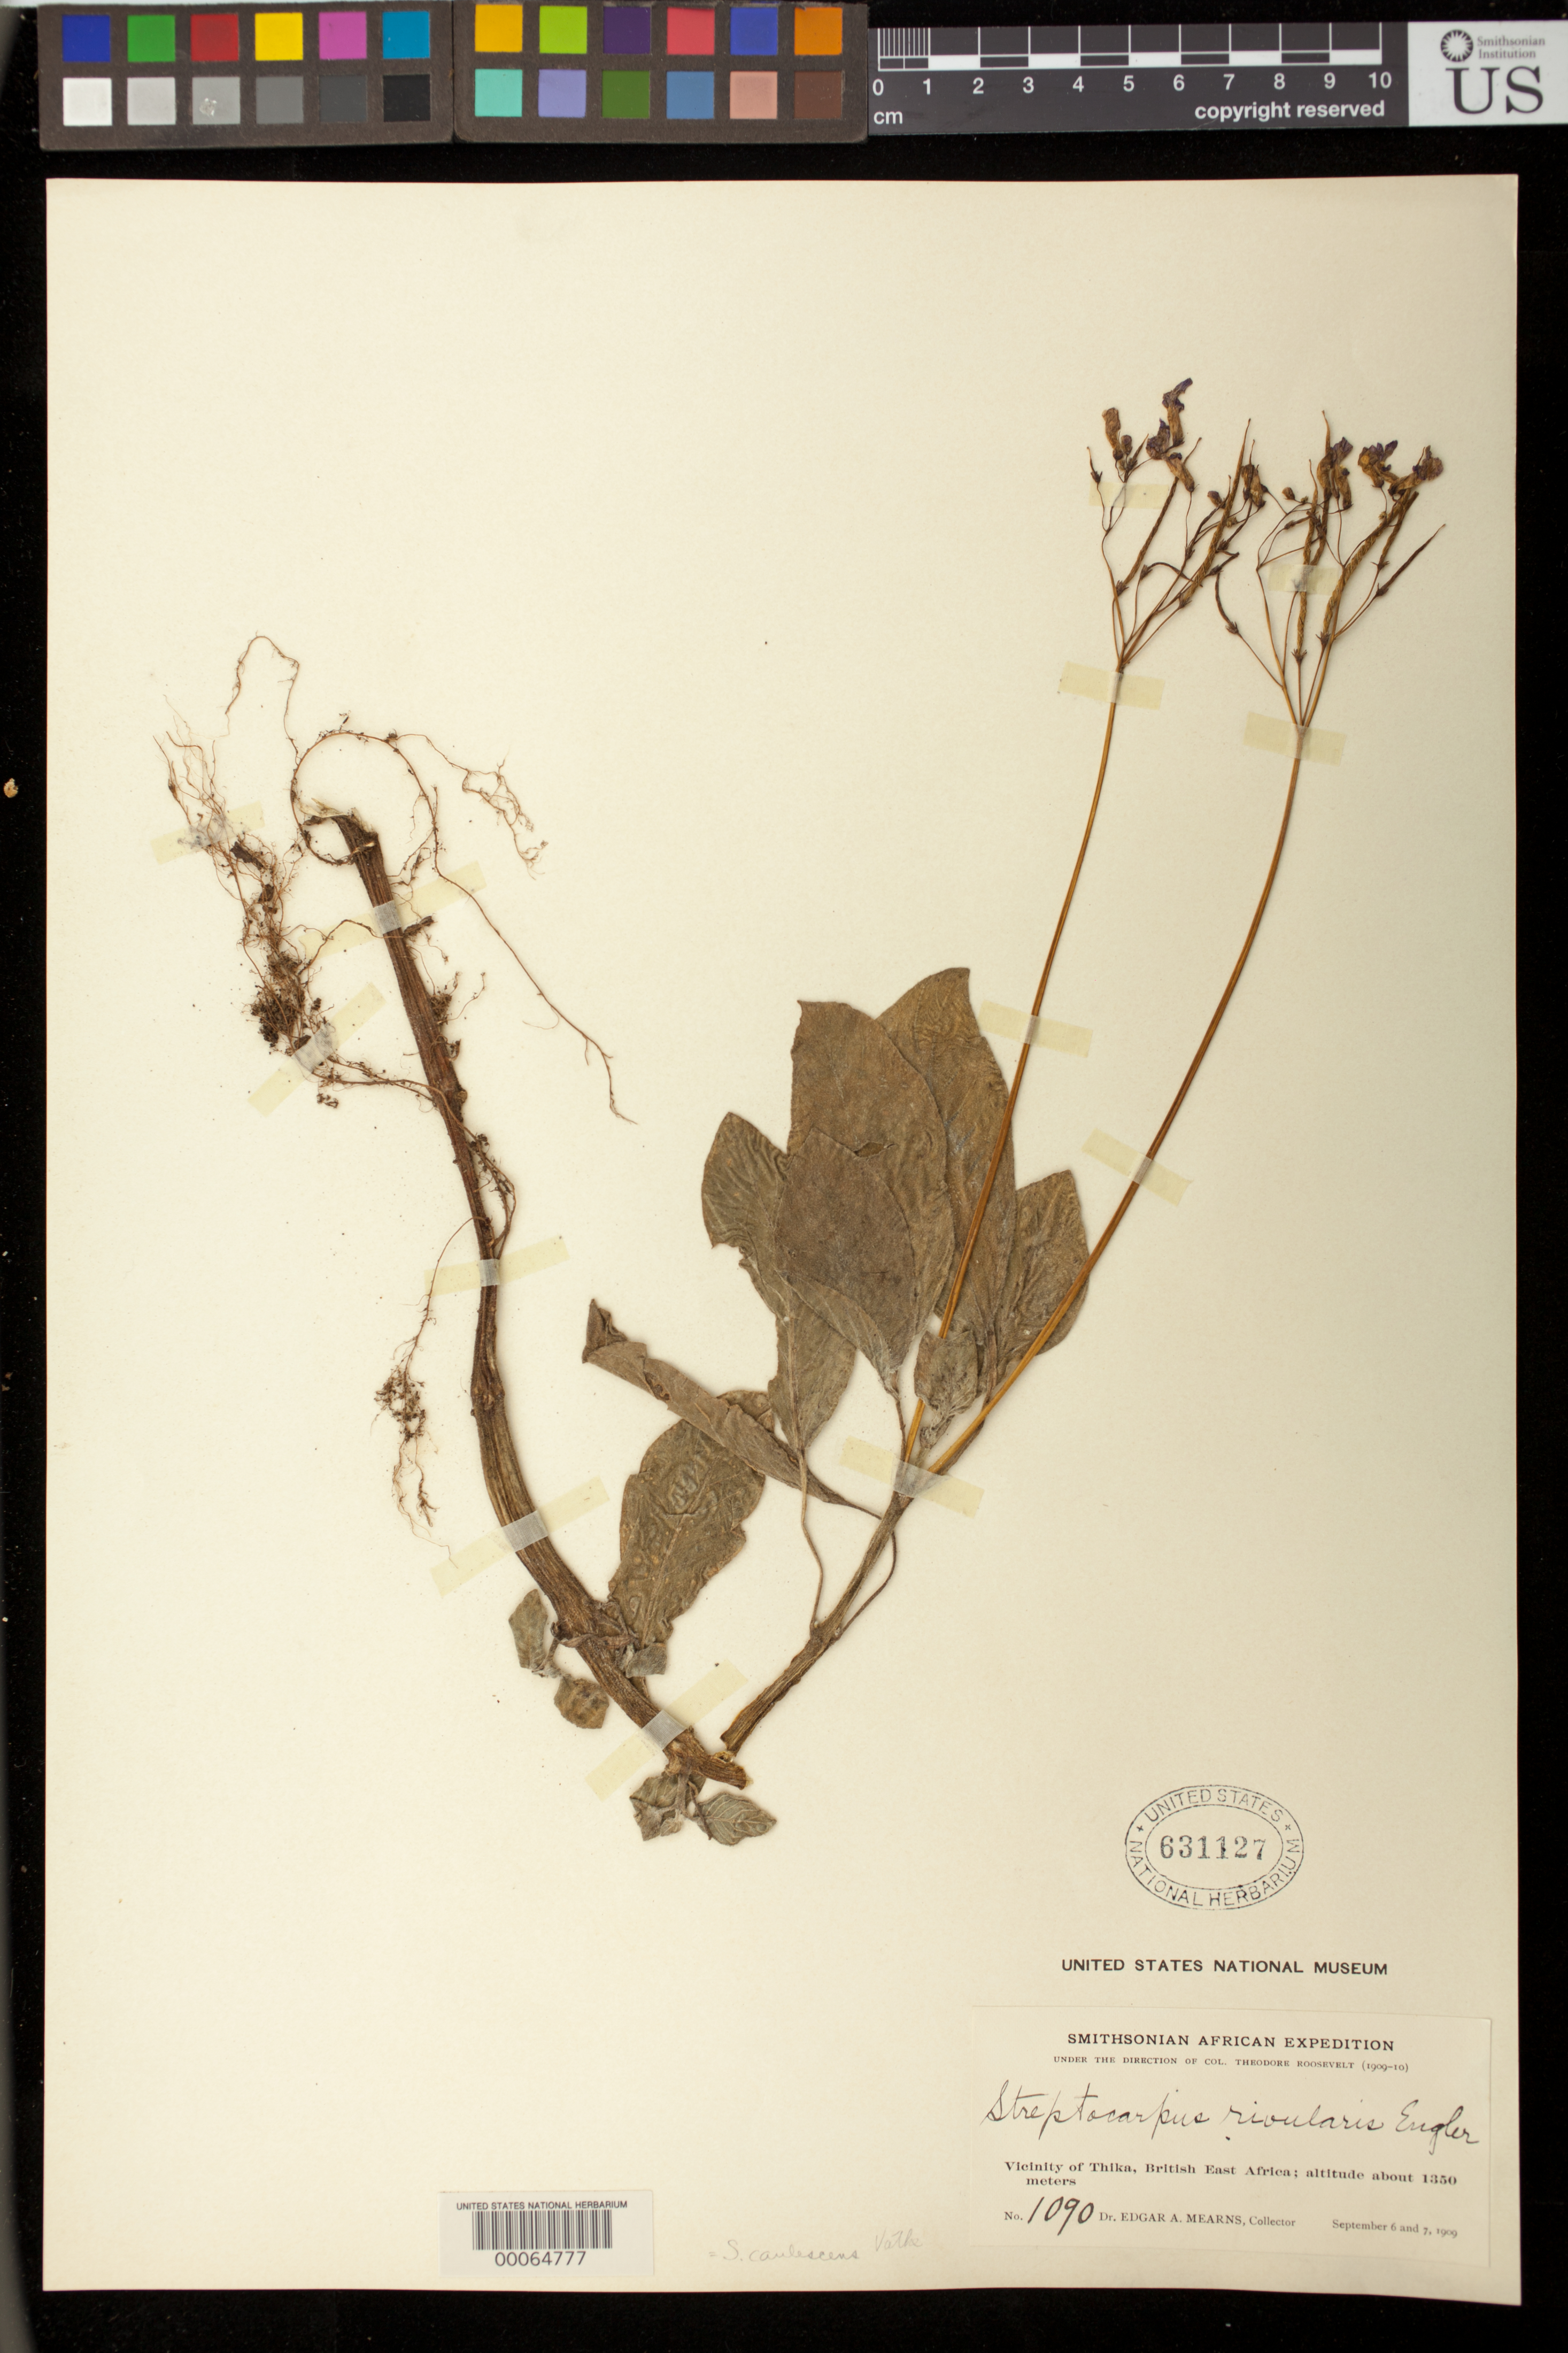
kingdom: Plantae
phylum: Tracheophyta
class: Magnoliopsida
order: Lamiales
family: Gesneriaceae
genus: Streptocarpus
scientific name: Streptocarpus rivularis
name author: Engl.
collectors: E. A. Mearns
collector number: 1090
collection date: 1909-09-06/1909-09-07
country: Kenya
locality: Vicinity of Thika, British East Aftrica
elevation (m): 1350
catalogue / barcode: US 631127